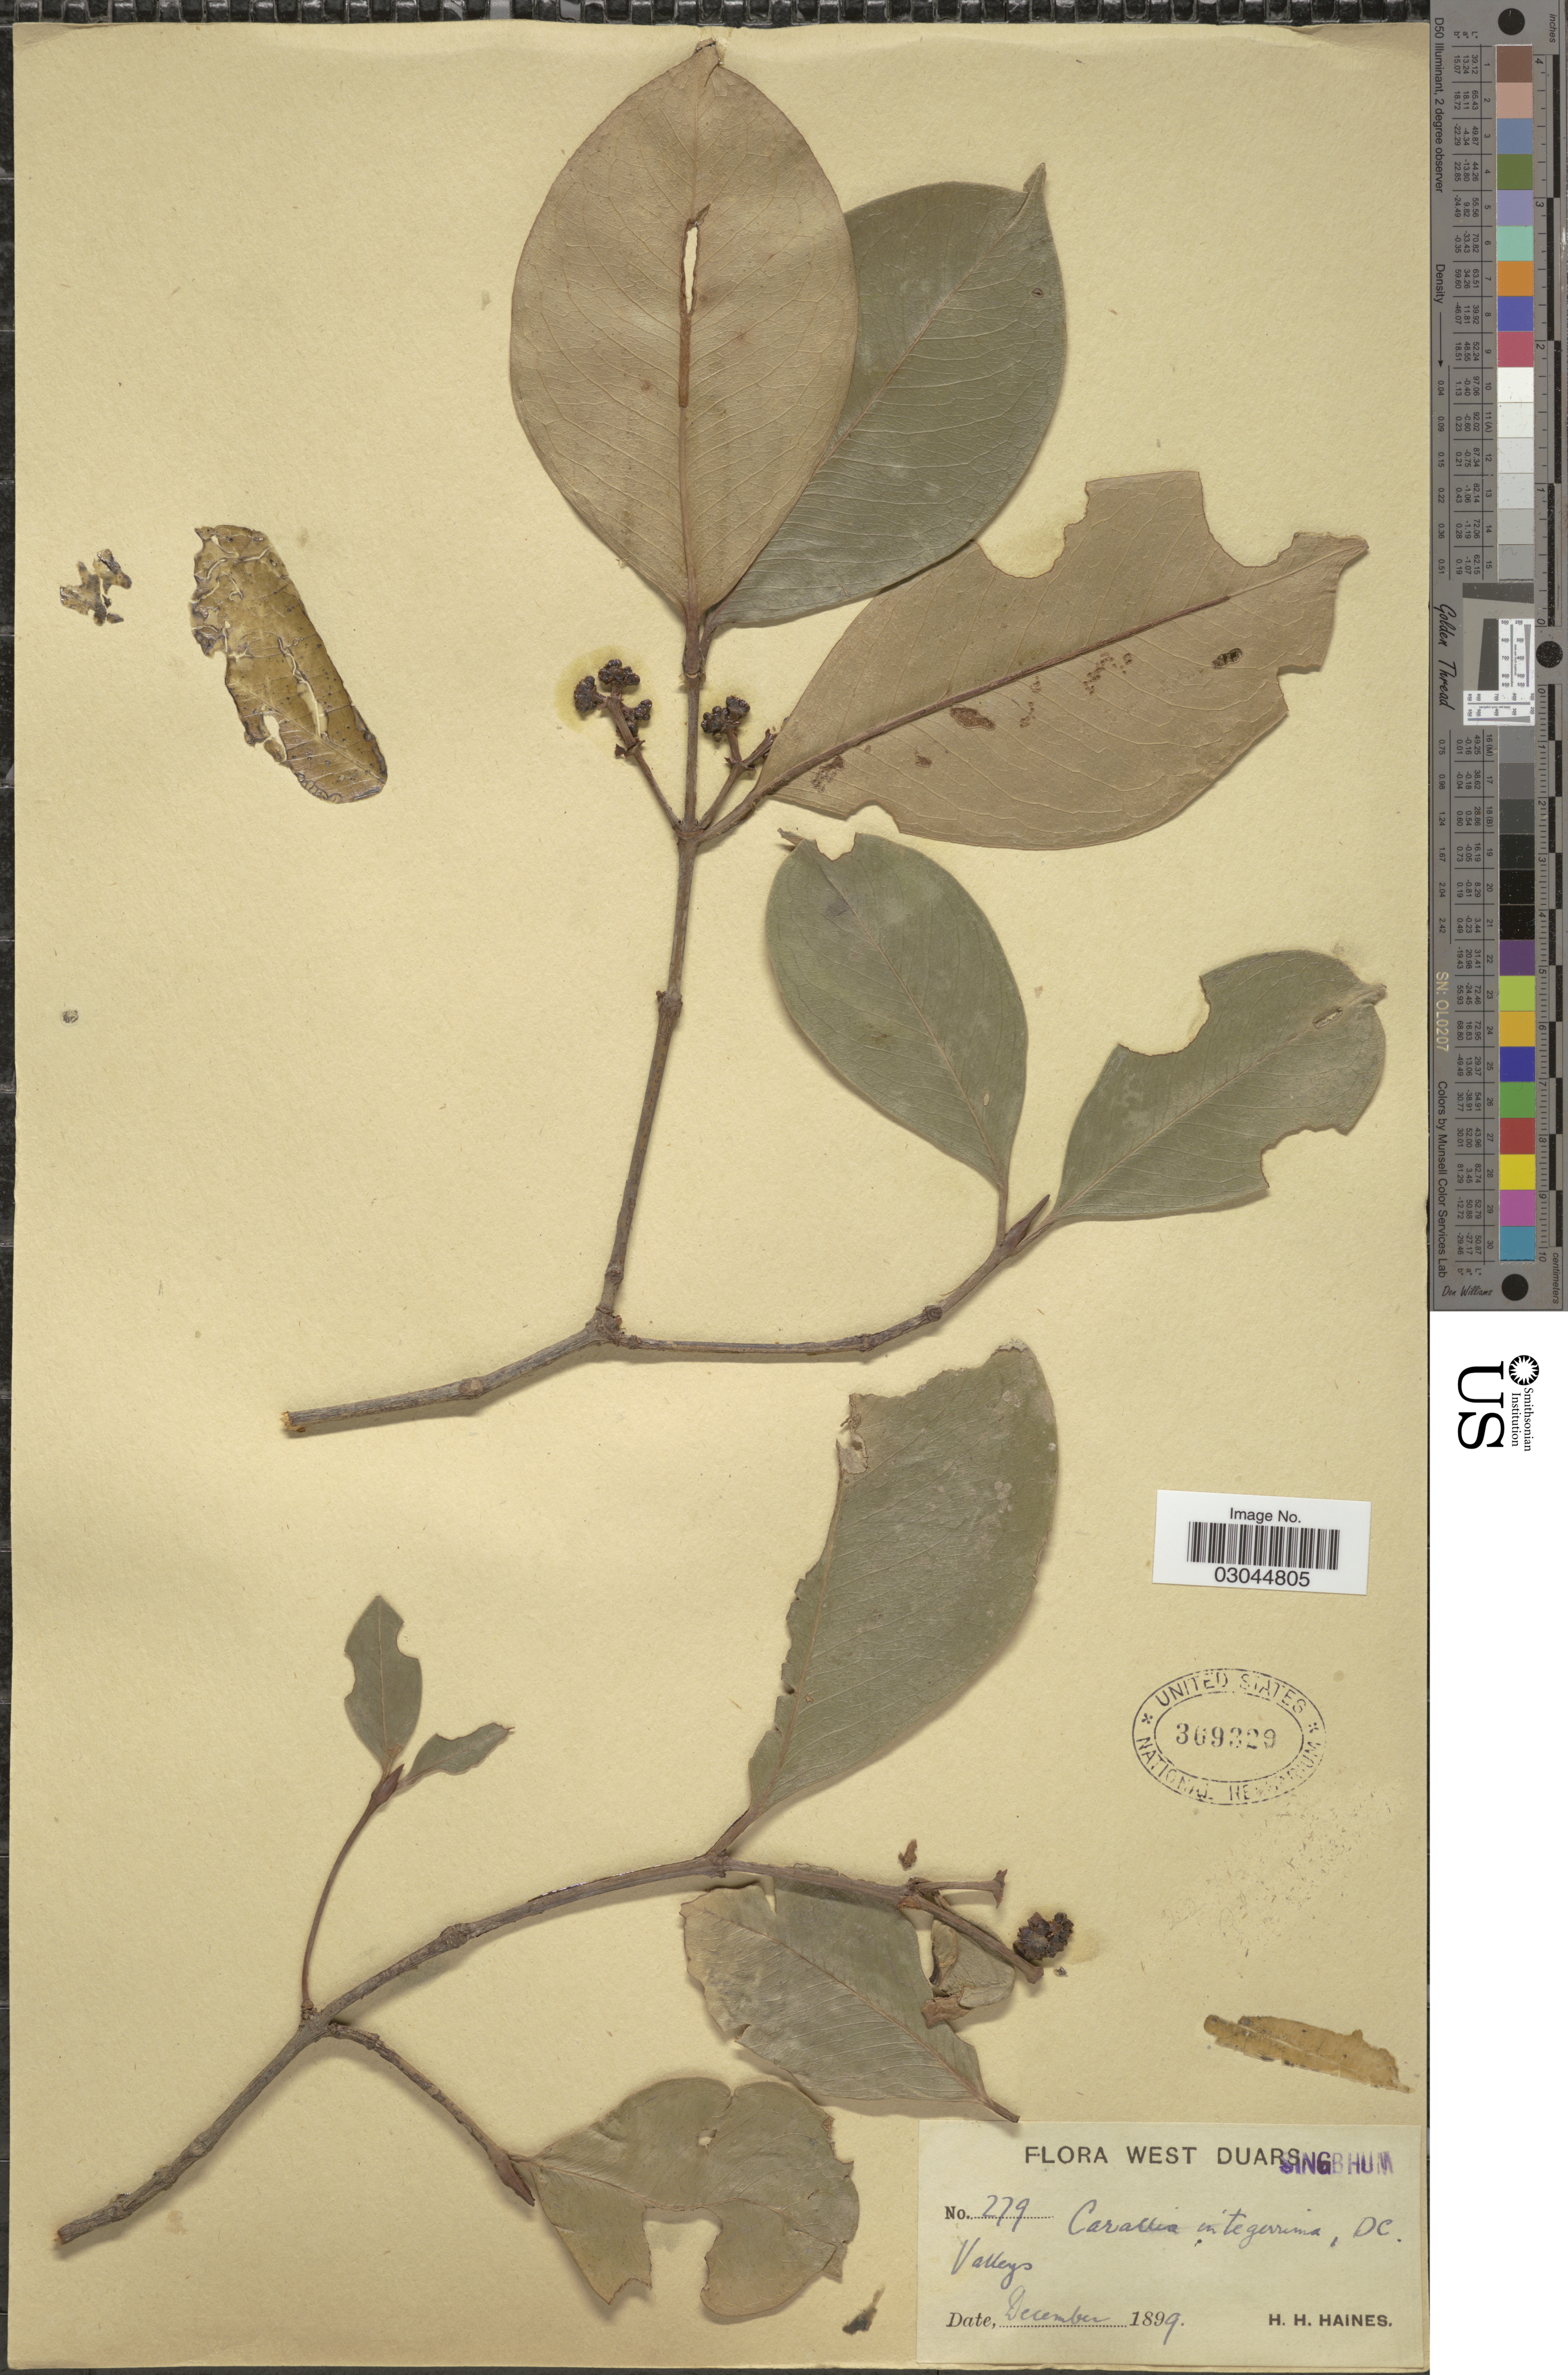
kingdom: Plantae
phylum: Tracheophyta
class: Magnoliopsida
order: Malpighiales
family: Rhizophoraceae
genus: Carallia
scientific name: Carallia integerrima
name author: DC.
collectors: H. H. Haines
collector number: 279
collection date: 1899-12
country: India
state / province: West Bengal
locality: West Duars. Valleys.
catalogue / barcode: US 369329